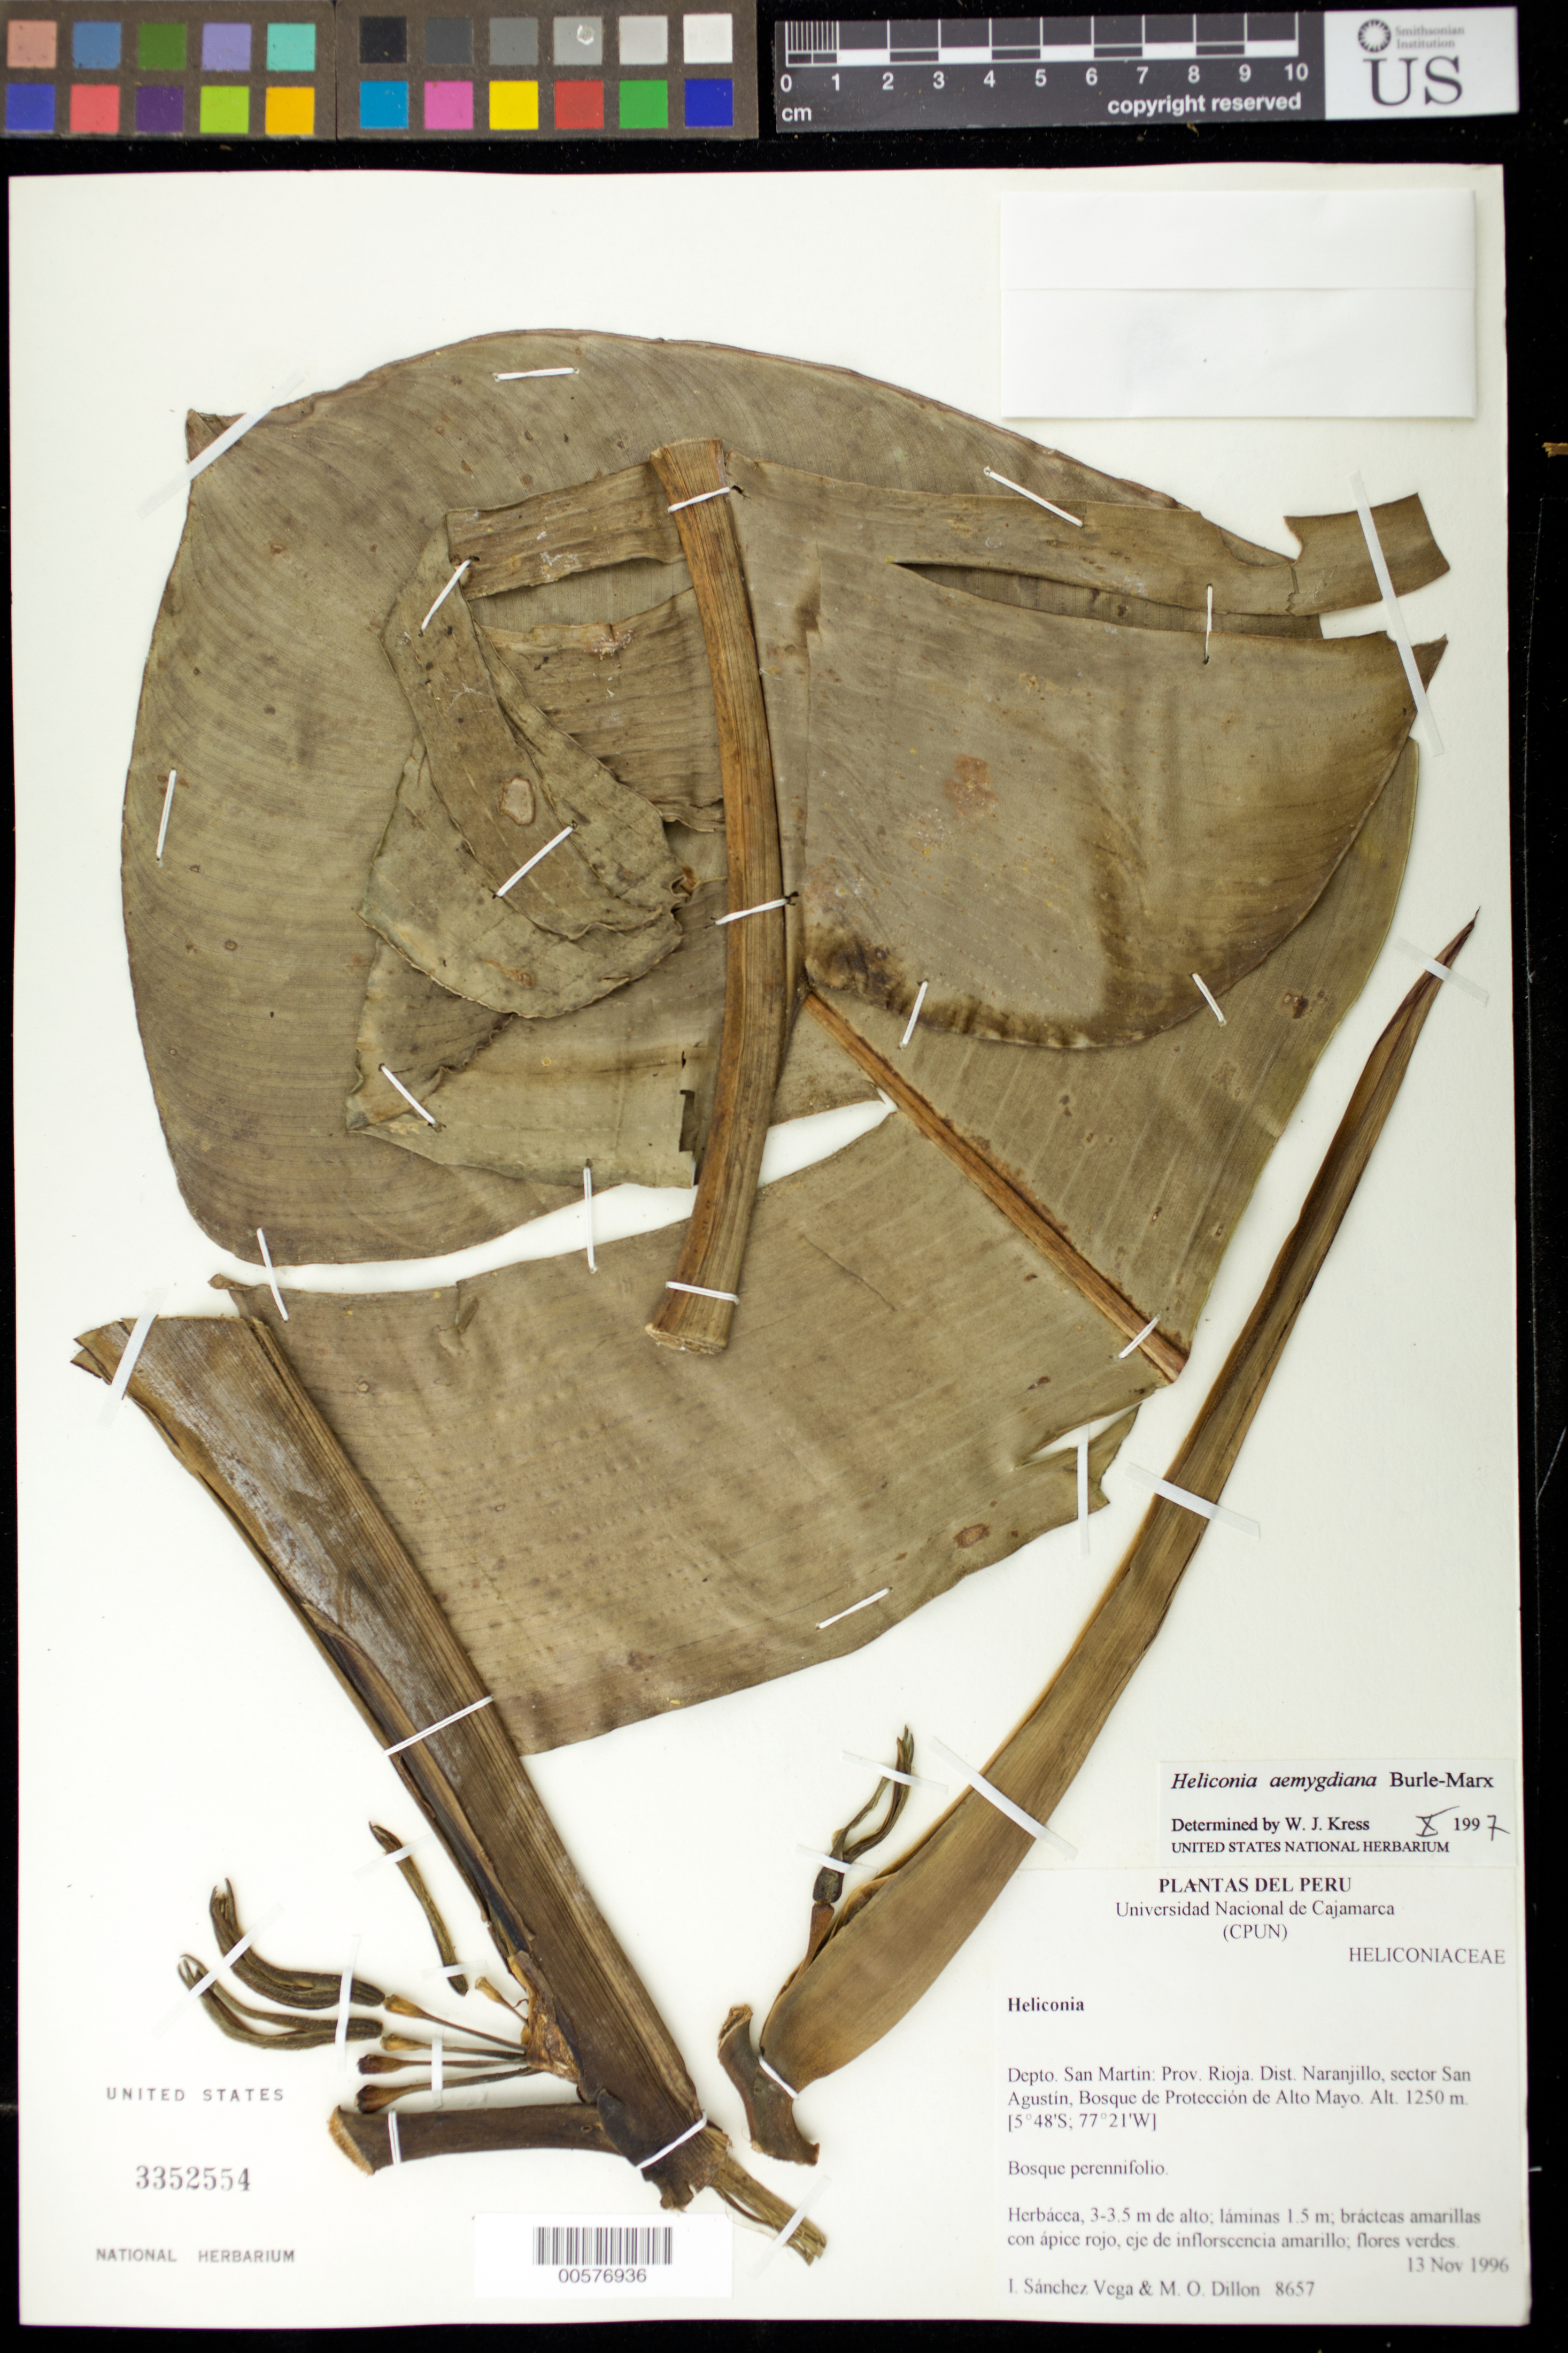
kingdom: Plantae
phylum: Tracheophyta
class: Liliopsida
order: Zingiberales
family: Heliconiaceae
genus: Heliconia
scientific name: Heliconia aemygdiana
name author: Burle-Marx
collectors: I. S. Vega & M. Dillion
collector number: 8657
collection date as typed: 13 Nov 1996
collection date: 1996-11-13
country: Peru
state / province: San Martín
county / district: Rioja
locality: Dist. Naranjillo, sector San Agustin.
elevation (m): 1250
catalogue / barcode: US 3352554